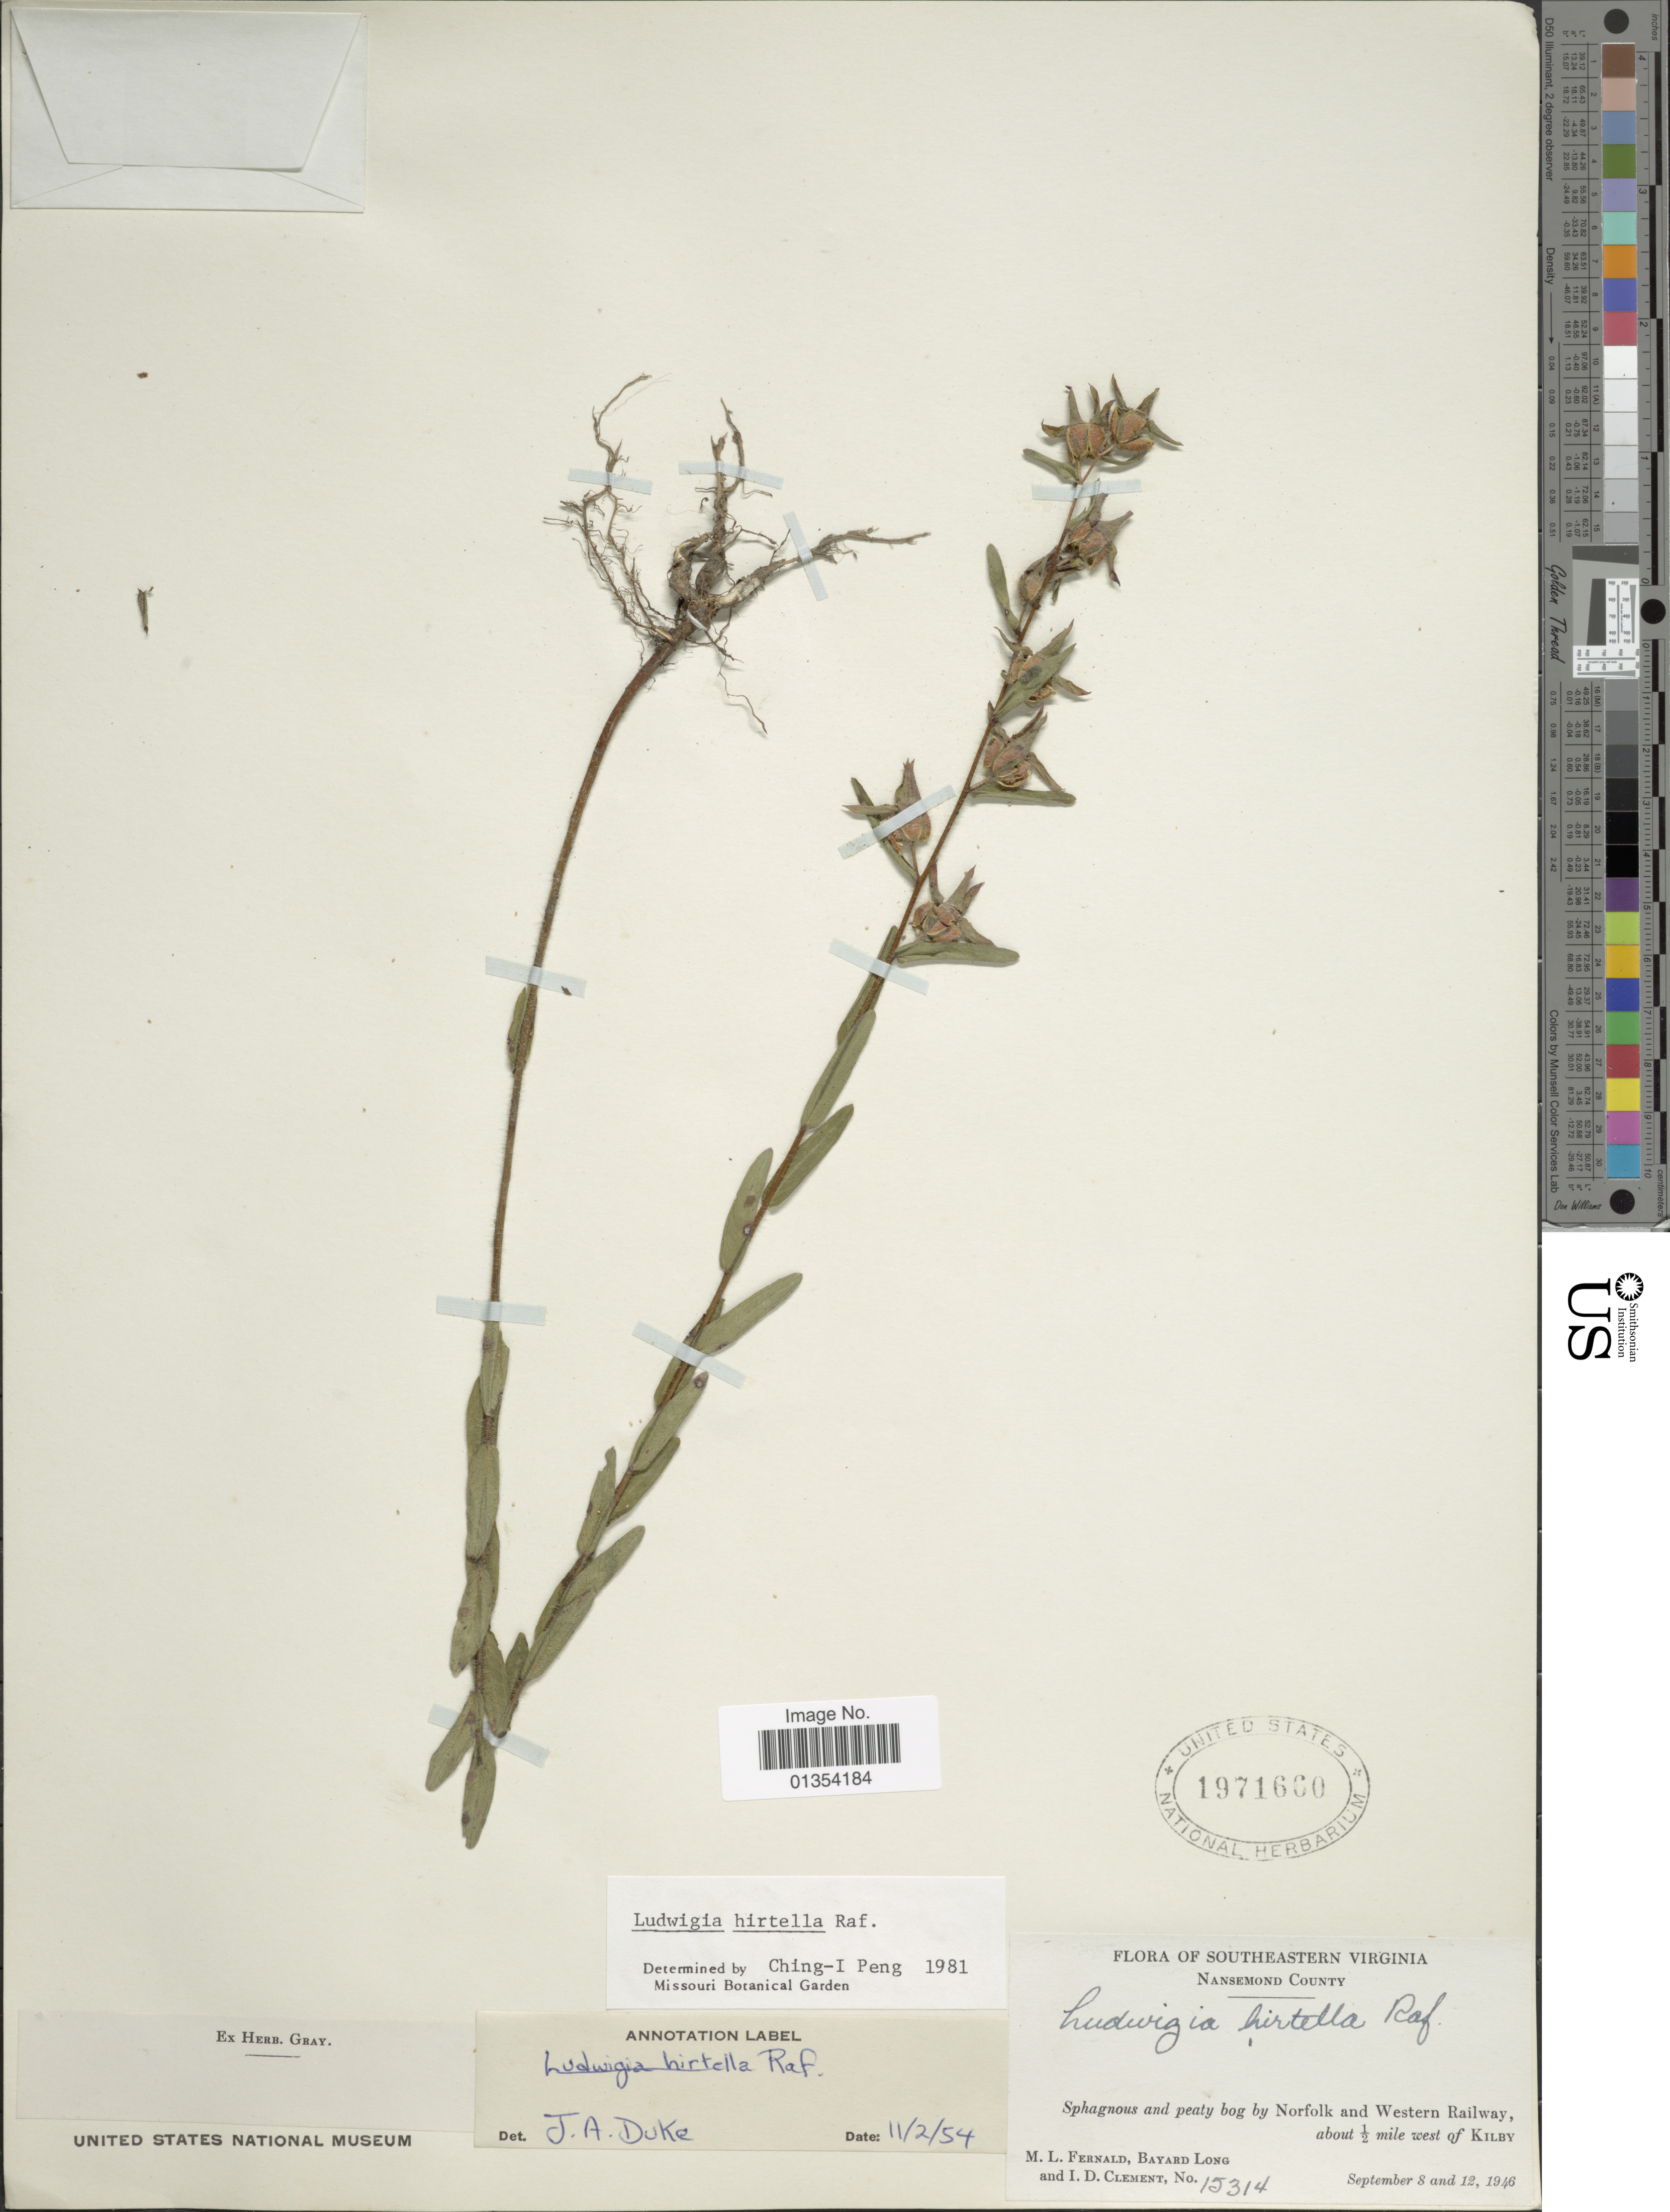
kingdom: Plantae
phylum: Tracheophyta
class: Magnoliopsida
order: Myrtales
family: Onagraceae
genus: Ludwigia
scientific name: Ludwigia hirtella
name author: Raf.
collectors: M. L. Fernald, B. Long & I. Clement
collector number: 15314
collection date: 1946-09-08/1946-09-12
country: United States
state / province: Virginia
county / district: City of Suffolk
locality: Southeastern Virginia, by Norfolk and Western Railway, about ½ mile W of Kilby. Nansemond Co. (= historic county name).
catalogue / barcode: US 1971660